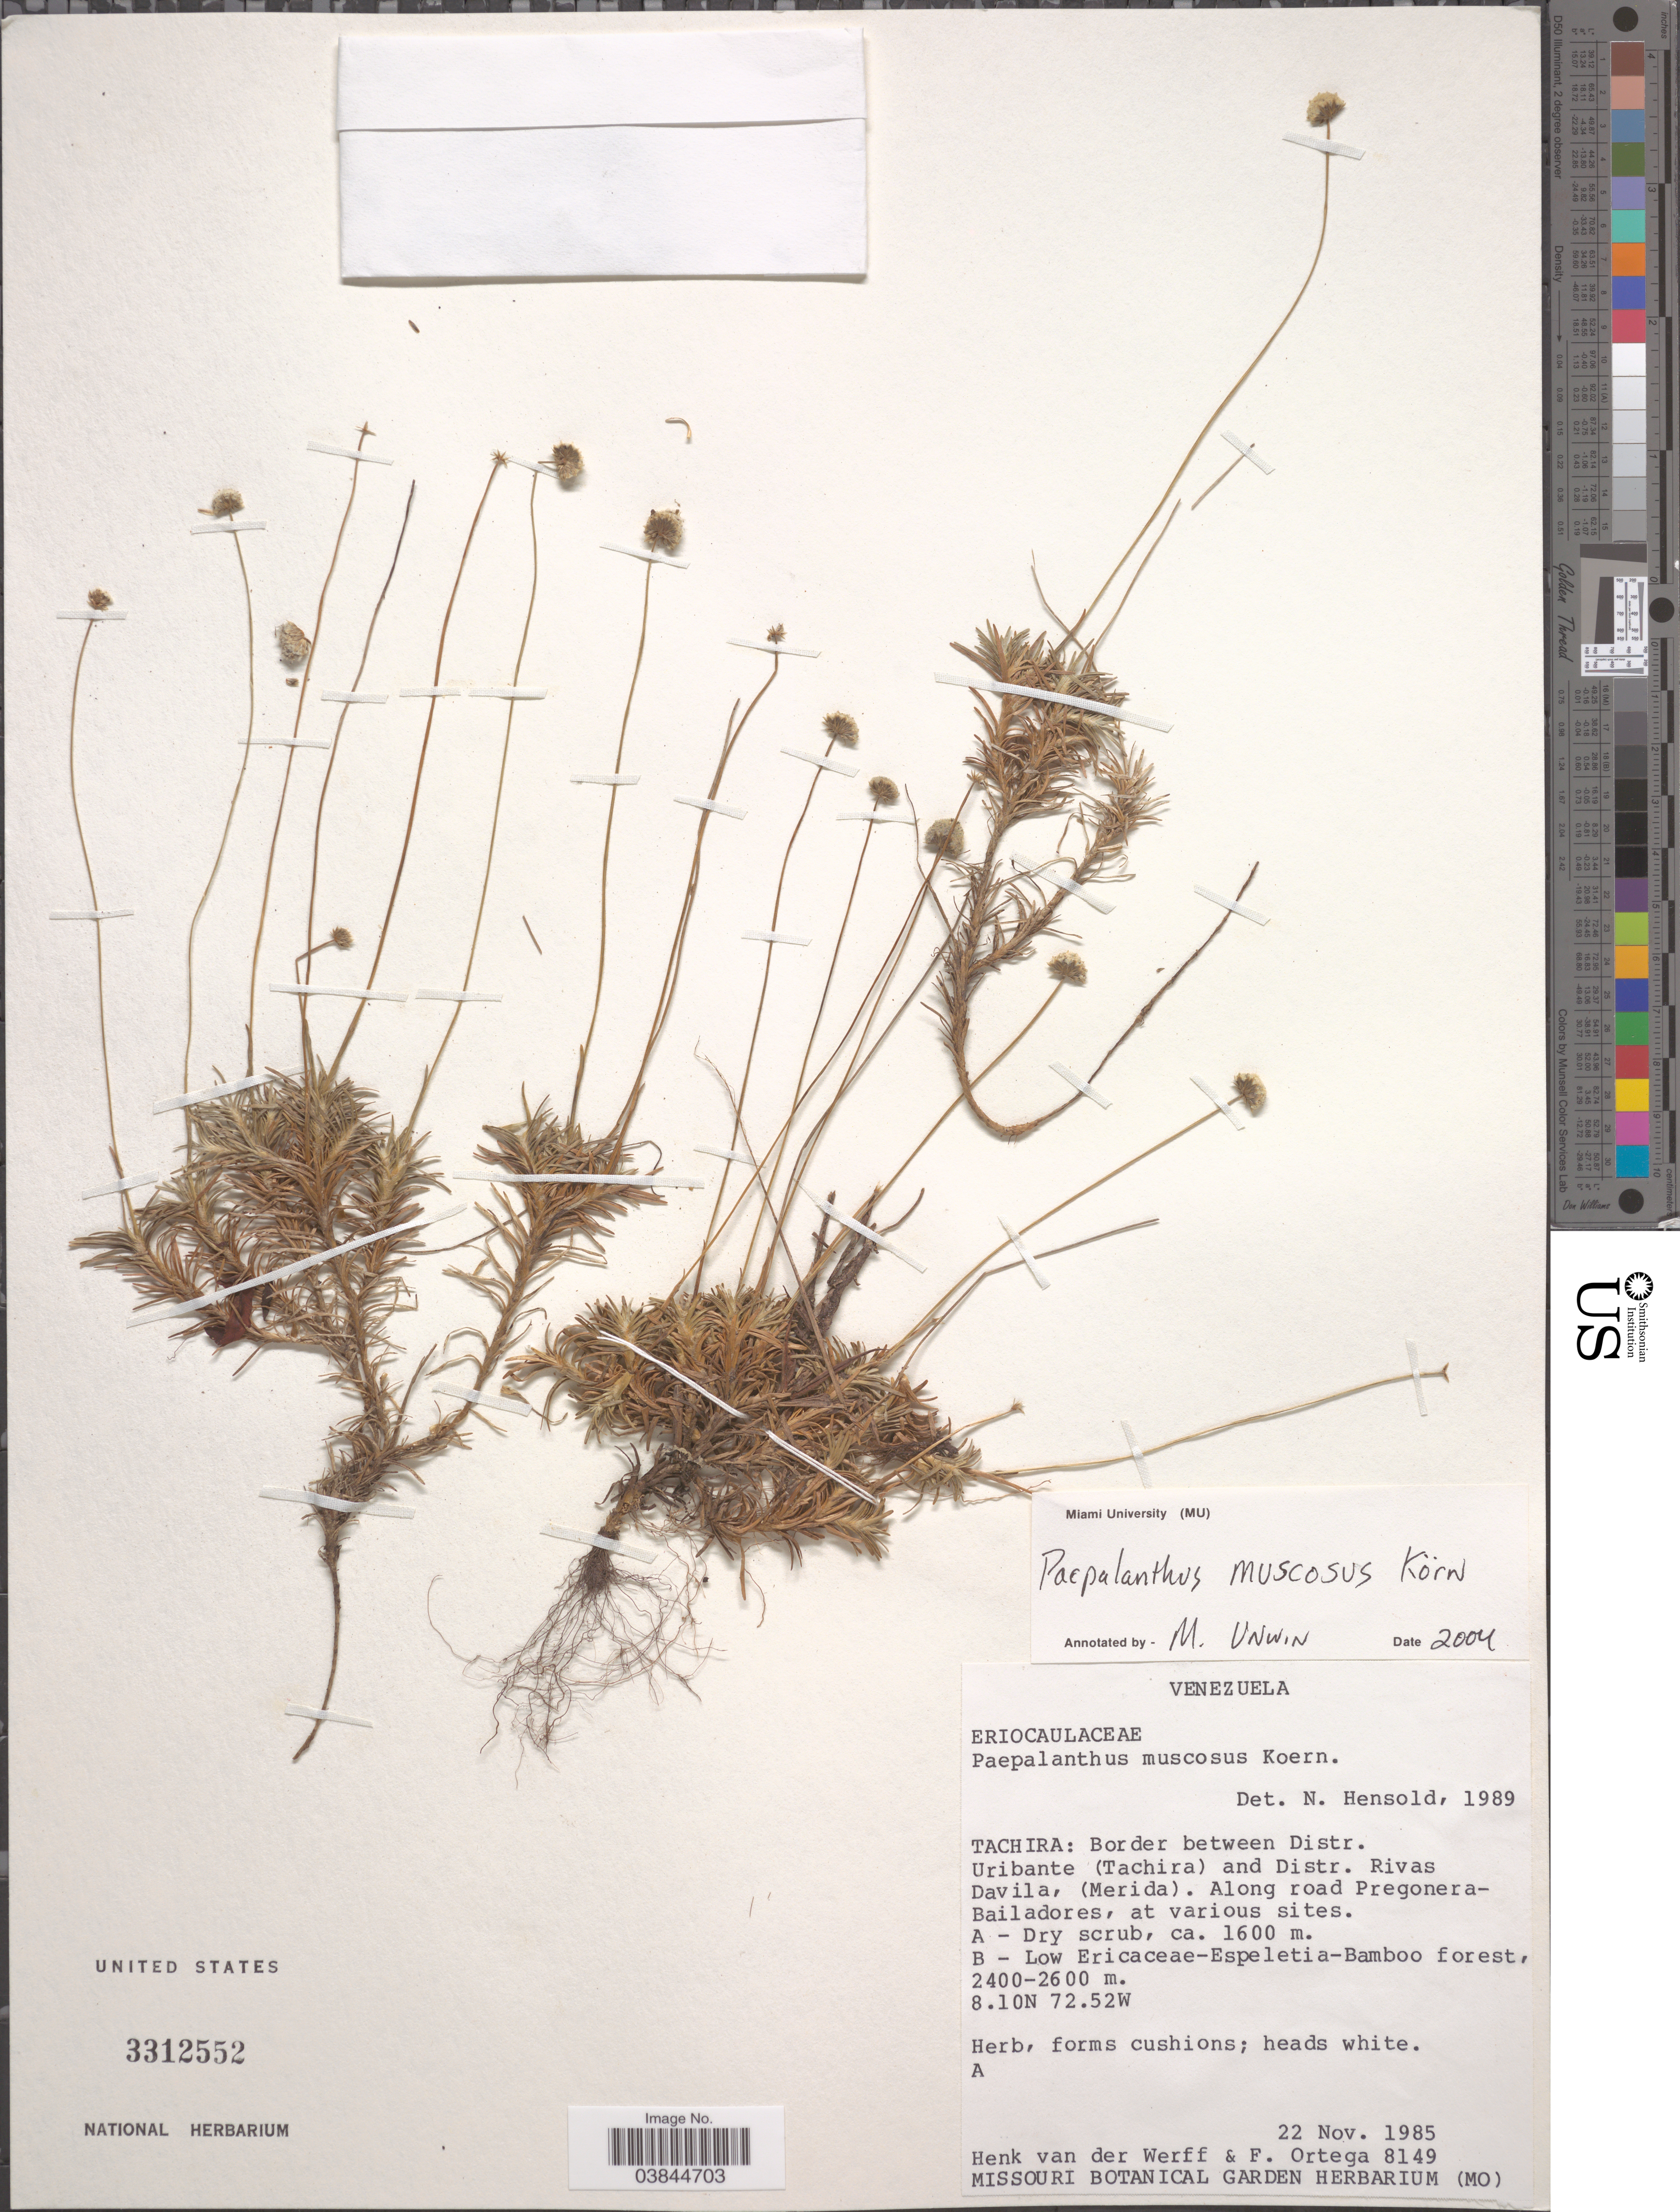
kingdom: Plantae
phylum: Tracheophyta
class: Liliopsida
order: Poales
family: Eriocaulaceae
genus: Paepalanthus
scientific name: Paepalanthus muscosus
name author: Körn.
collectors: H. van der Werff & F. J. Ortega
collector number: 8149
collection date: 1985-11-22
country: Venezuela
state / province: Tachira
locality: Border between Distr. Uribante (Tachira) and Distr. Rivas Davila, (Merida). Along road Pregonera-Bailadores.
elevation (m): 1600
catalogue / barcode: US 3312552